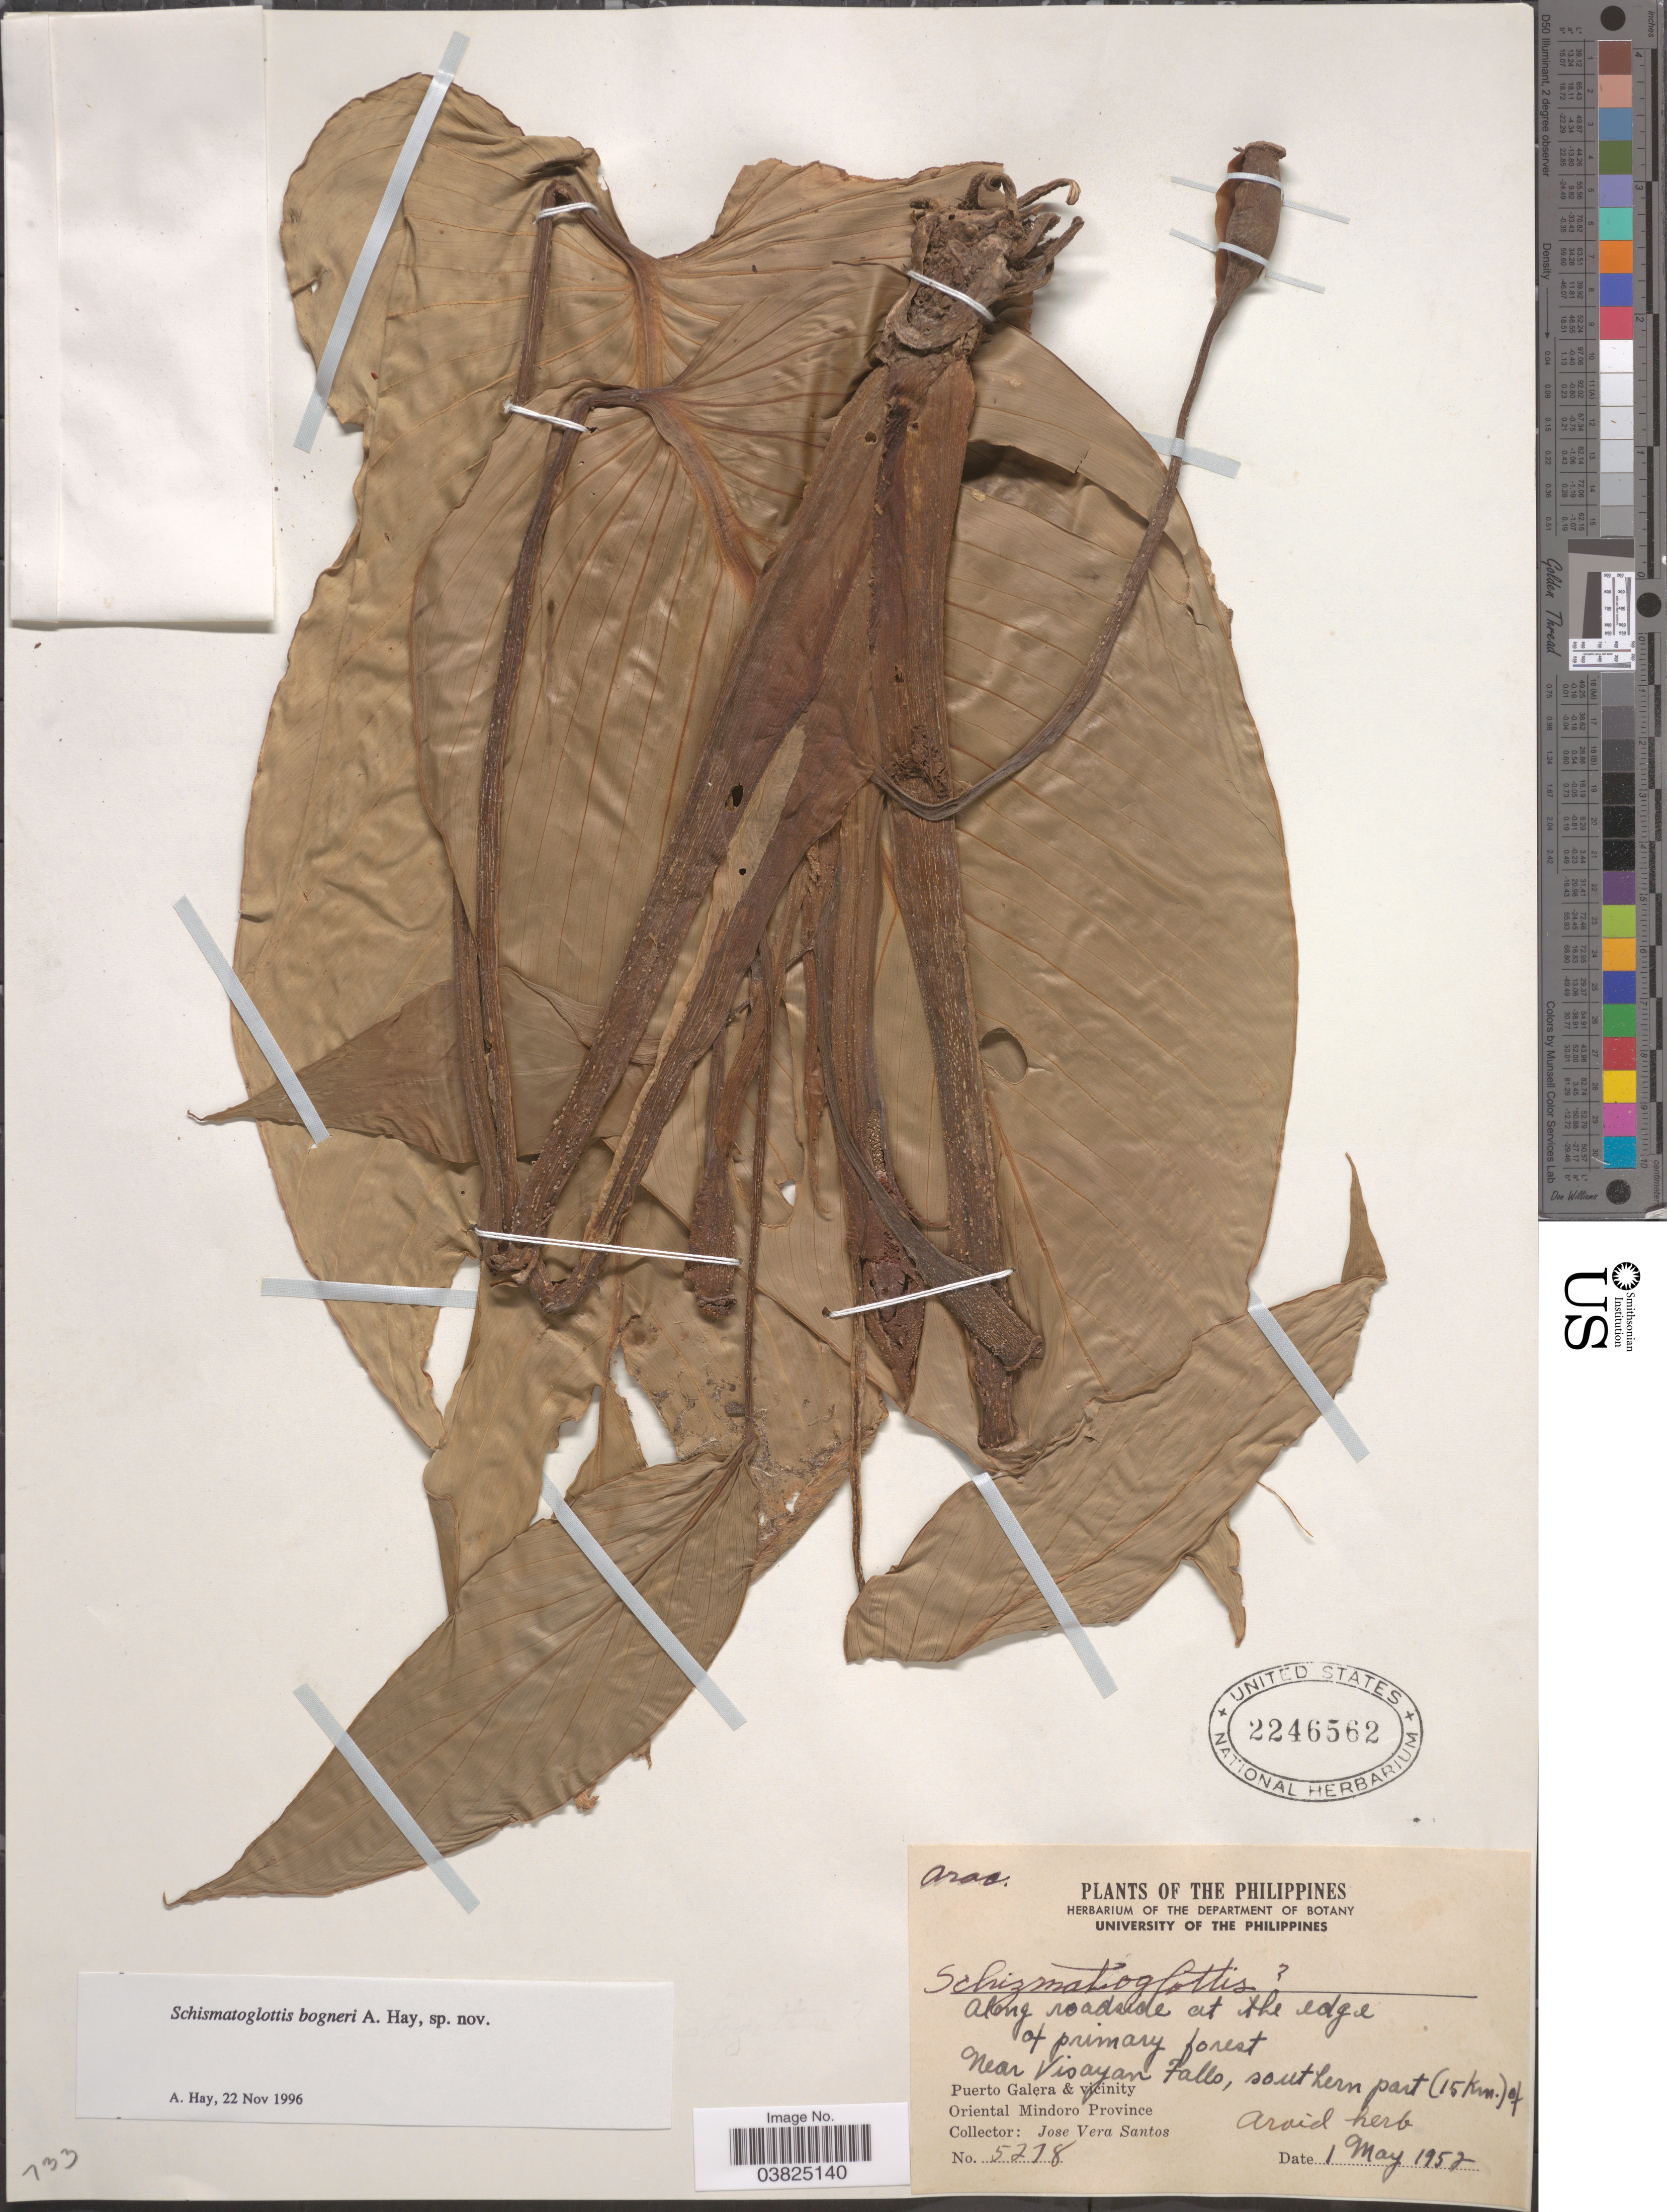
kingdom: Plantae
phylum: Tracheophyta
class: Liliopsida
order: Alismatales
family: Araceae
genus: Schismatoglottis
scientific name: Schismatoglottis bogneri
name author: A. Hay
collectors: J. Vera Santos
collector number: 5278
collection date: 1952-05-01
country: Philippines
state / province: Mimaropa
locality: Near Visayan Falls, southern parth (15 km.) of Puerto Galera & vicinity. Oriental Mindoro Province.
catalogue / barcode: US 2246562